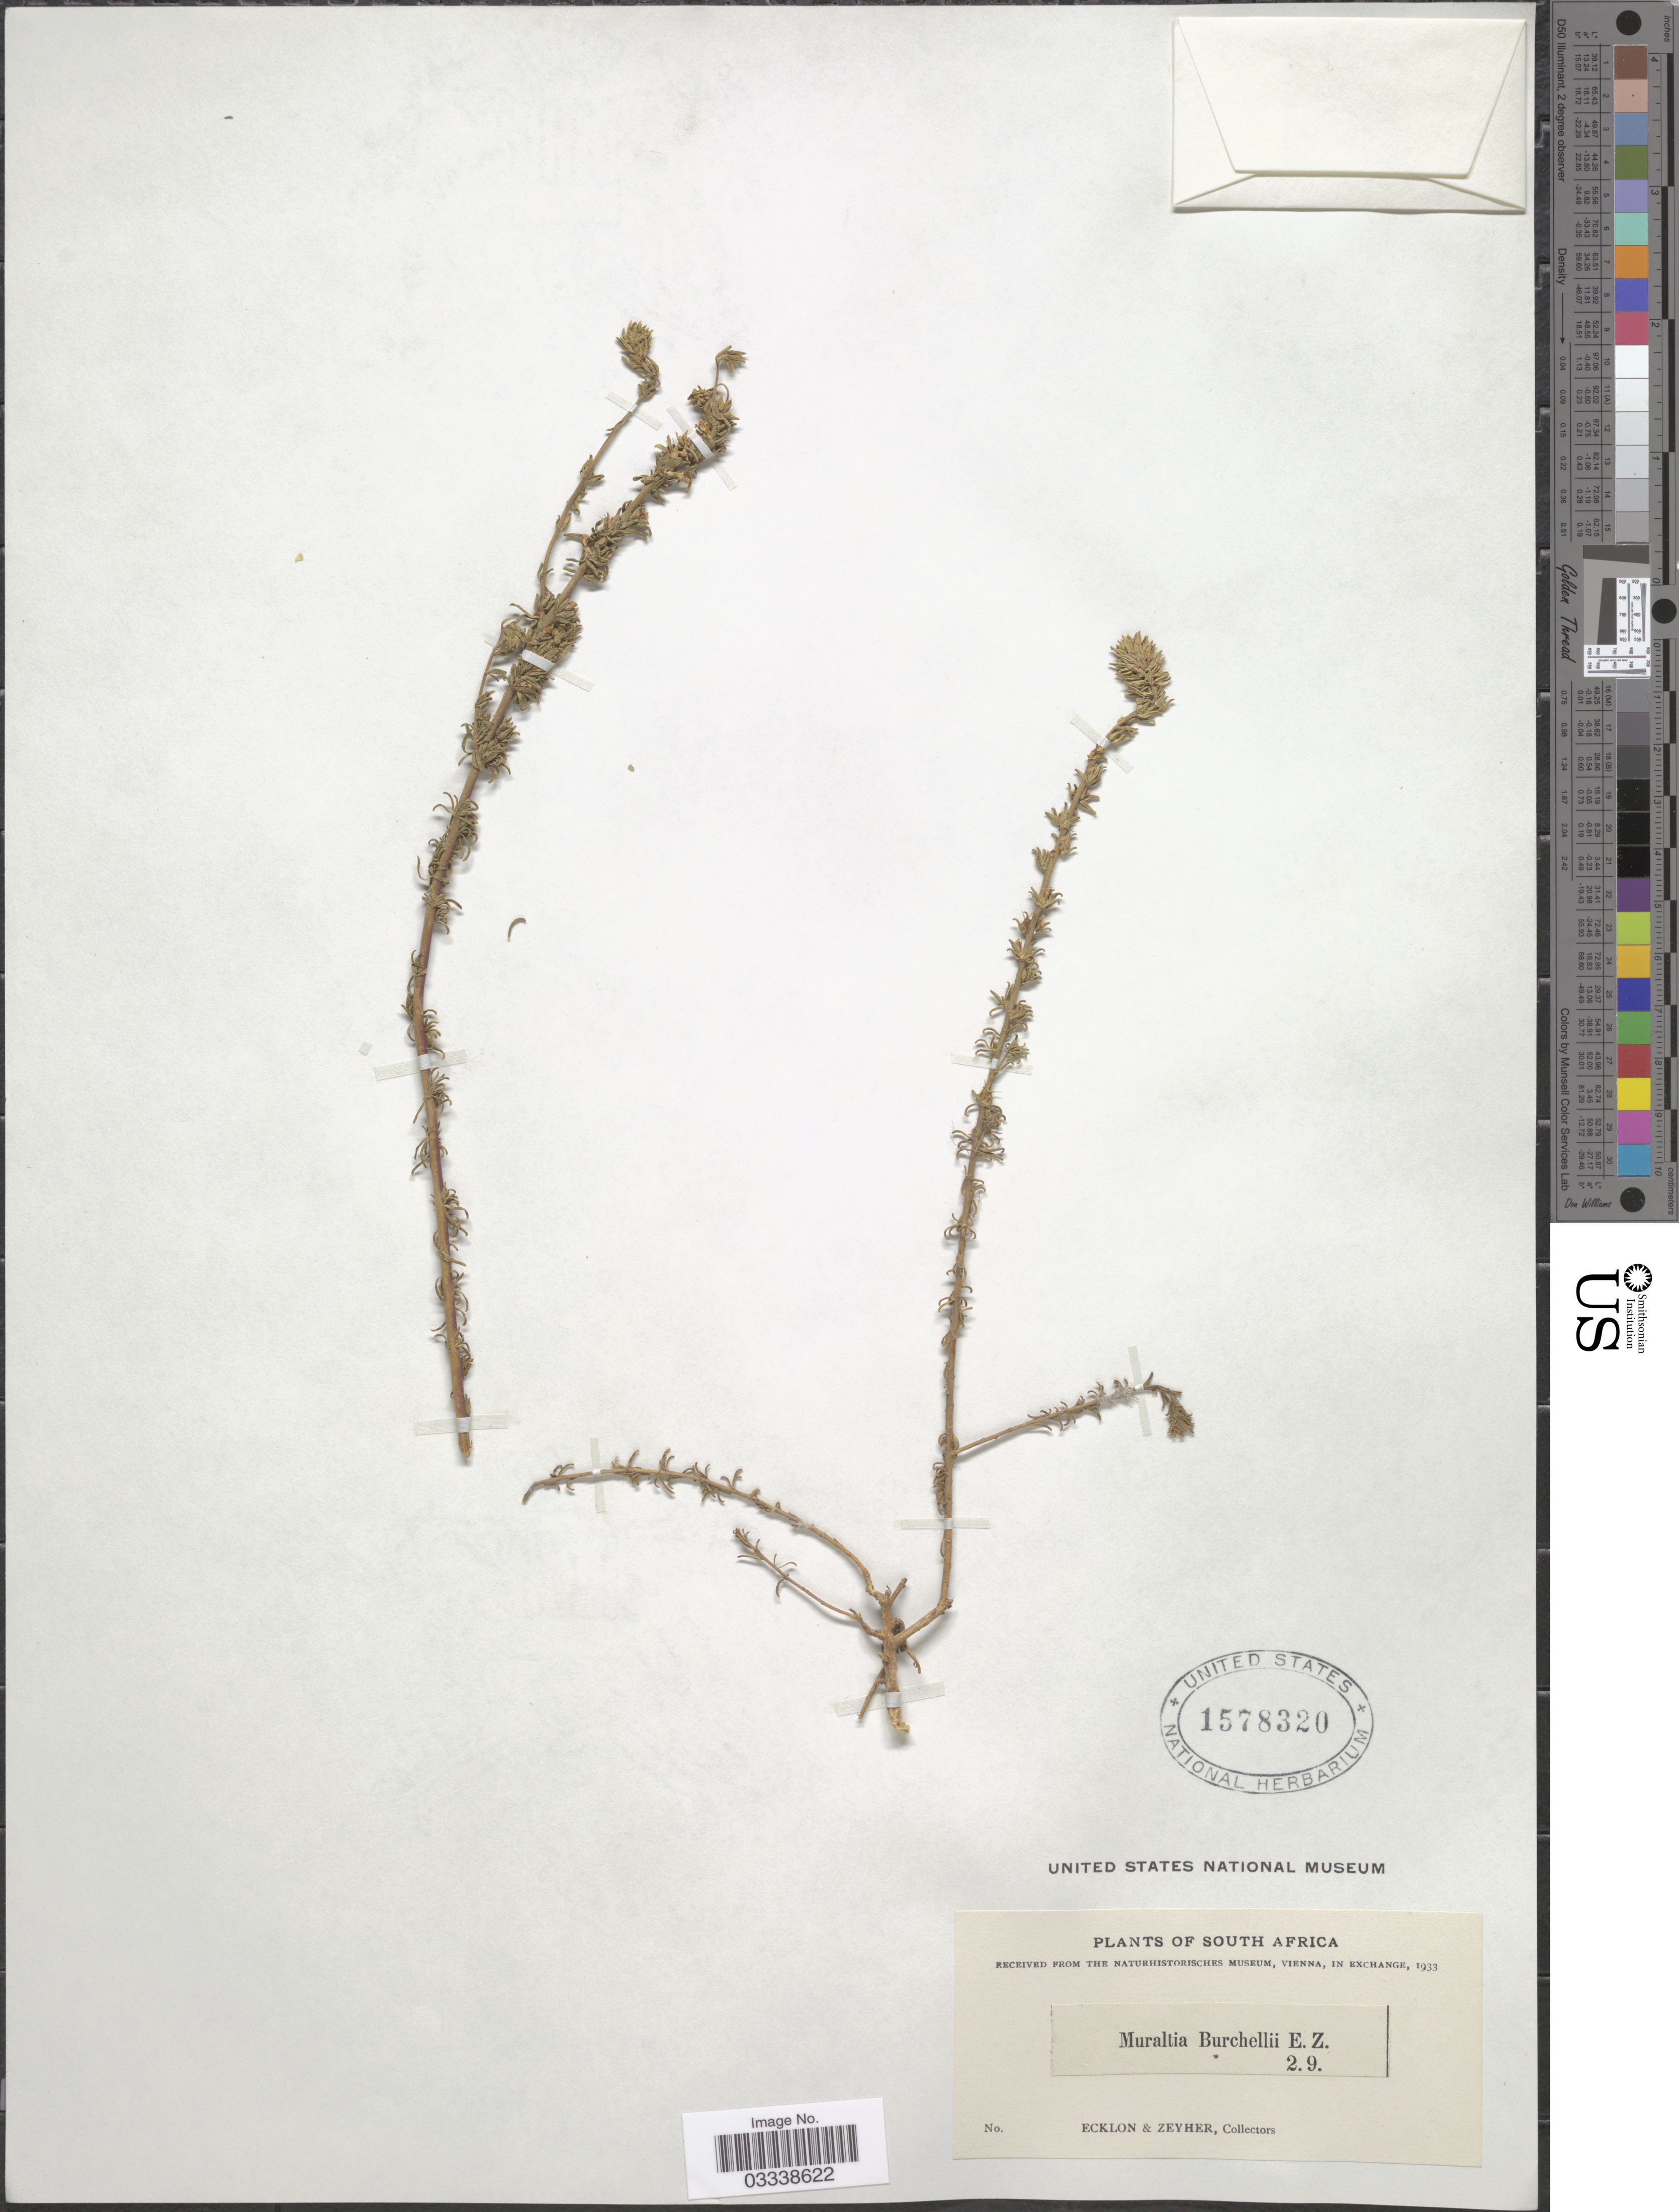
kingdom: Plantae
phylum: Tracheophyta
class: Magnoliopsida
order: Fabales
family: Polygalaceae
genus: Muraltia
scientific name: Muraltia burchellii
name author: Eckl. & Zeyh.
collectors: -. Ecklon & -. Zeyher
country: South Africa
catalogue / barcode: US 1578320